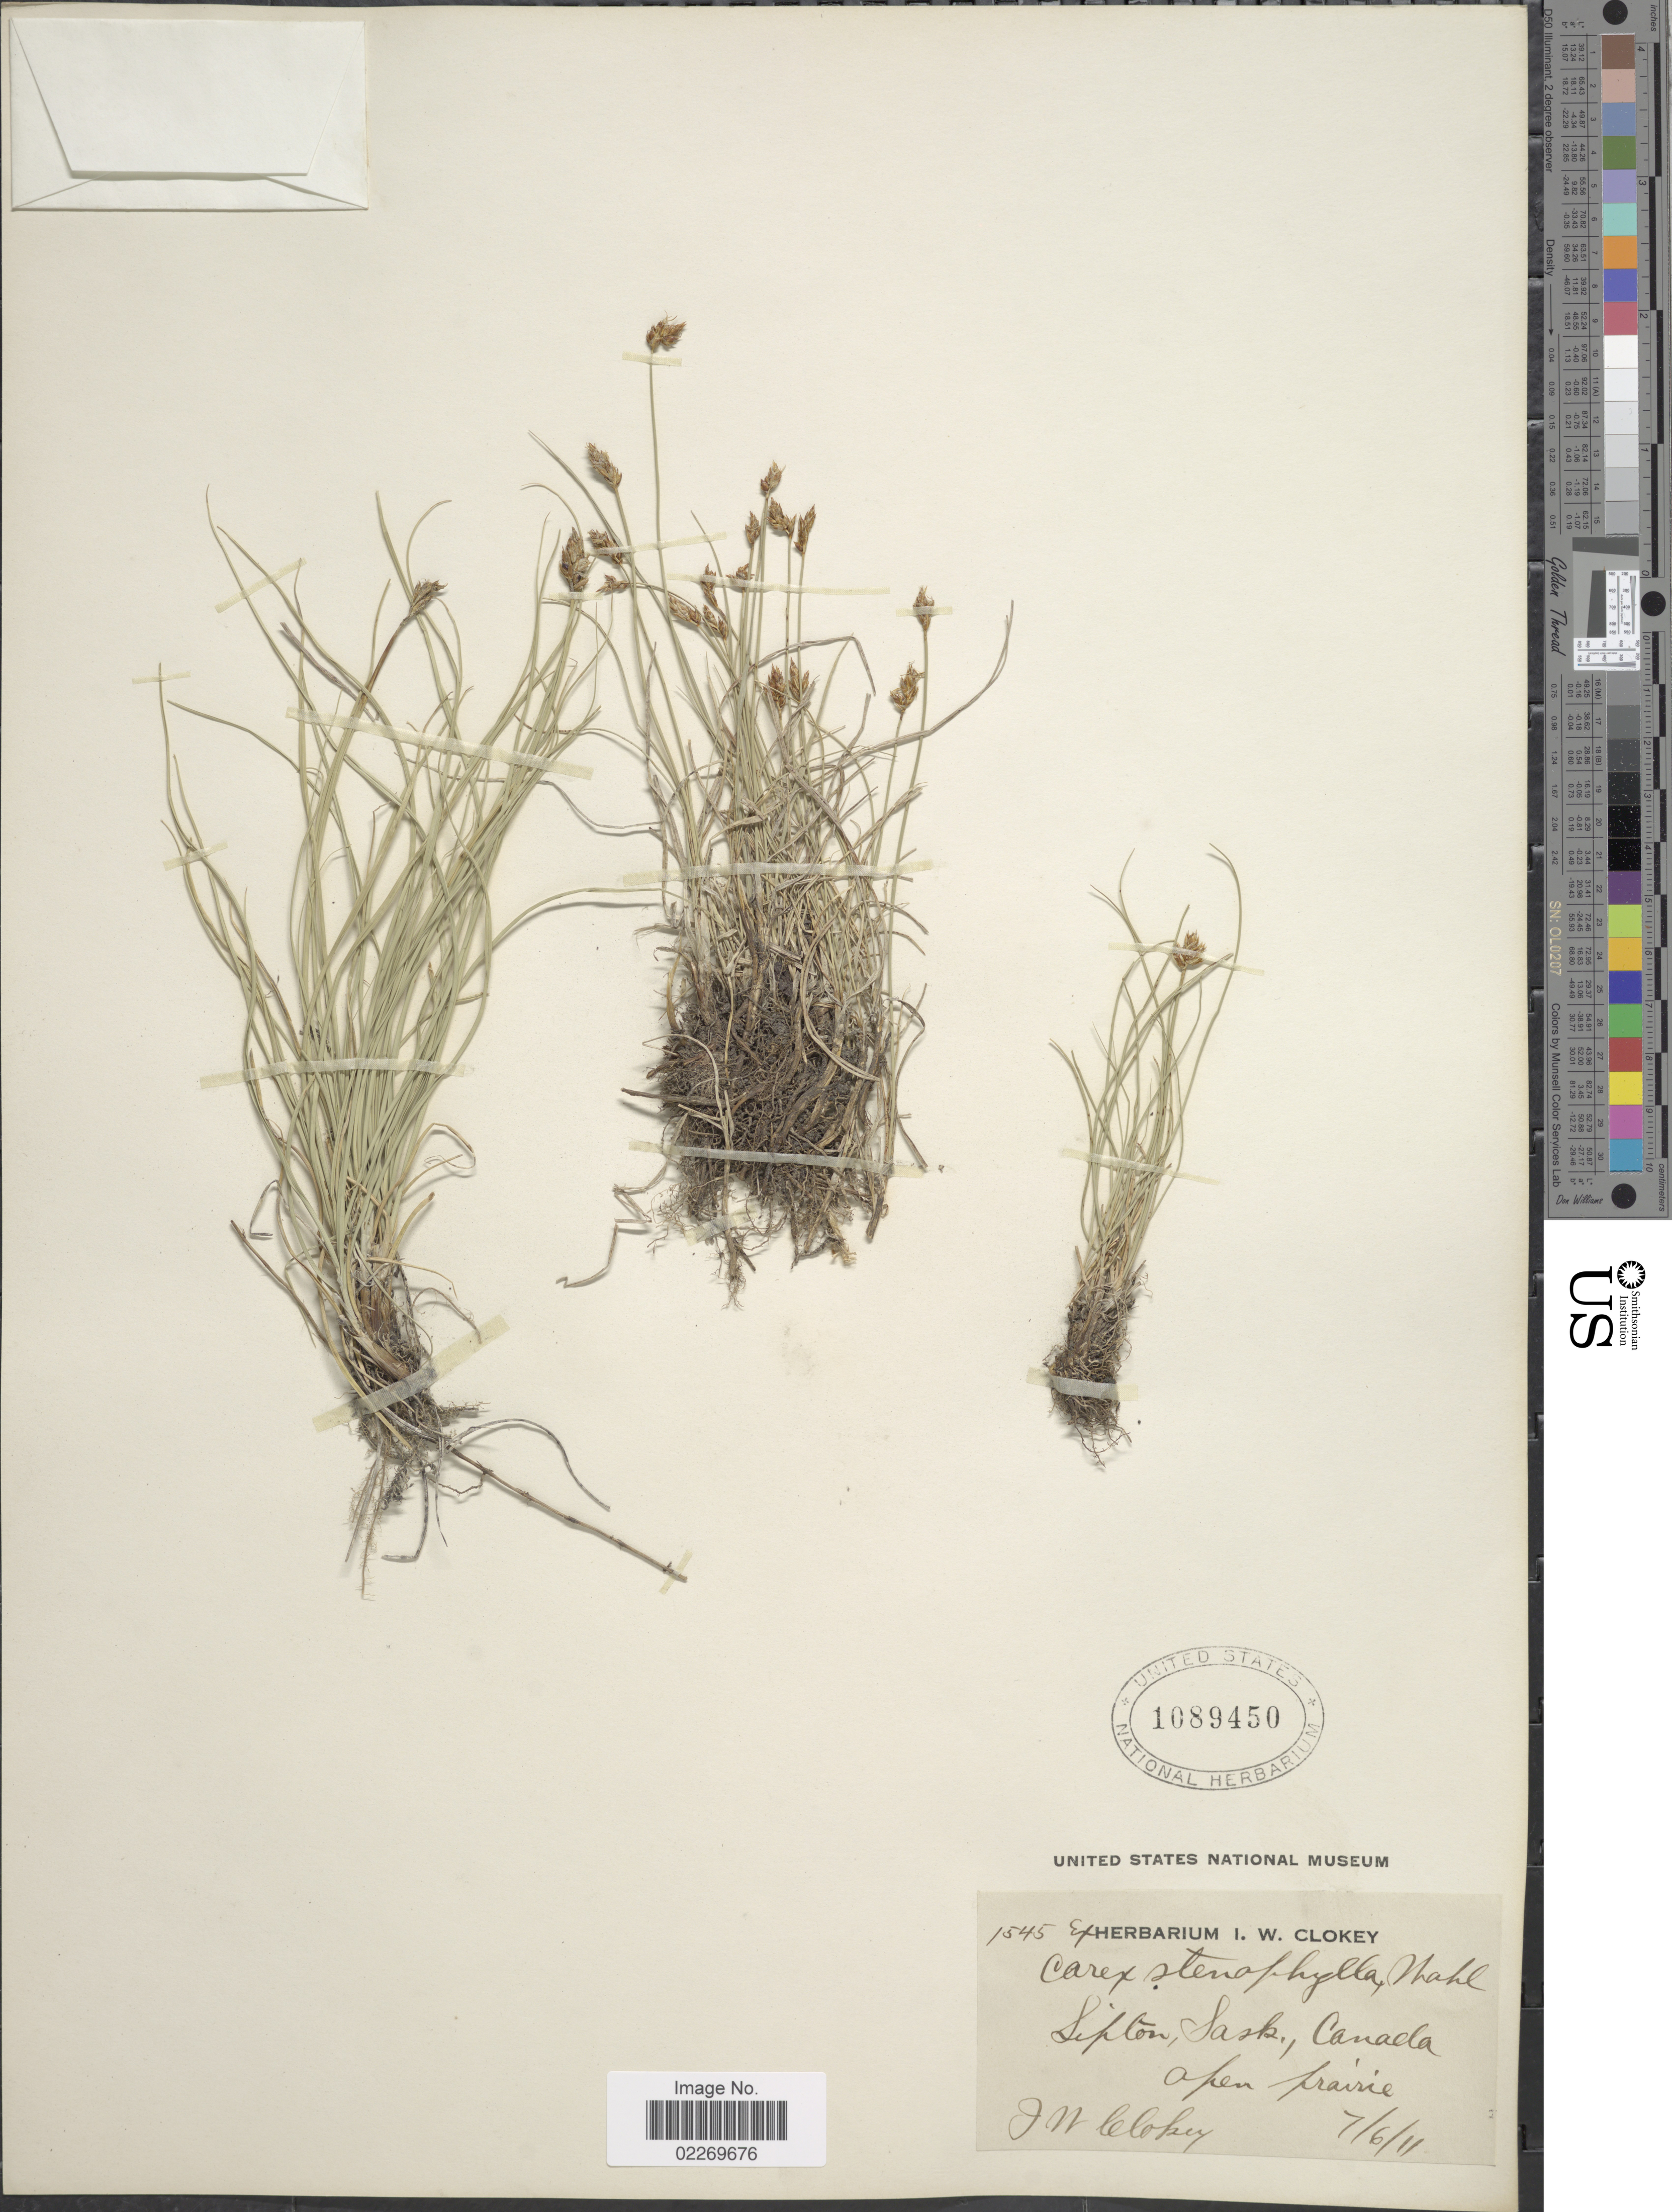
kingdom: Plantae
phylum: Tracheophyta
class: Liliopsida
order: Poales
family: Cyperaceae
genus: Carex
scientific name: Carex eleocharis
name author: L.H. Bailey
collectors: I. W. Clokey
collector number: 1545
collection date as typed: Transcribed d/m/y: 7/6/11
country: Canada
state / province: Saskatchewan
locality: Sipton, Sask., Canada, open prairie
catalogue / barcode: US 1089450